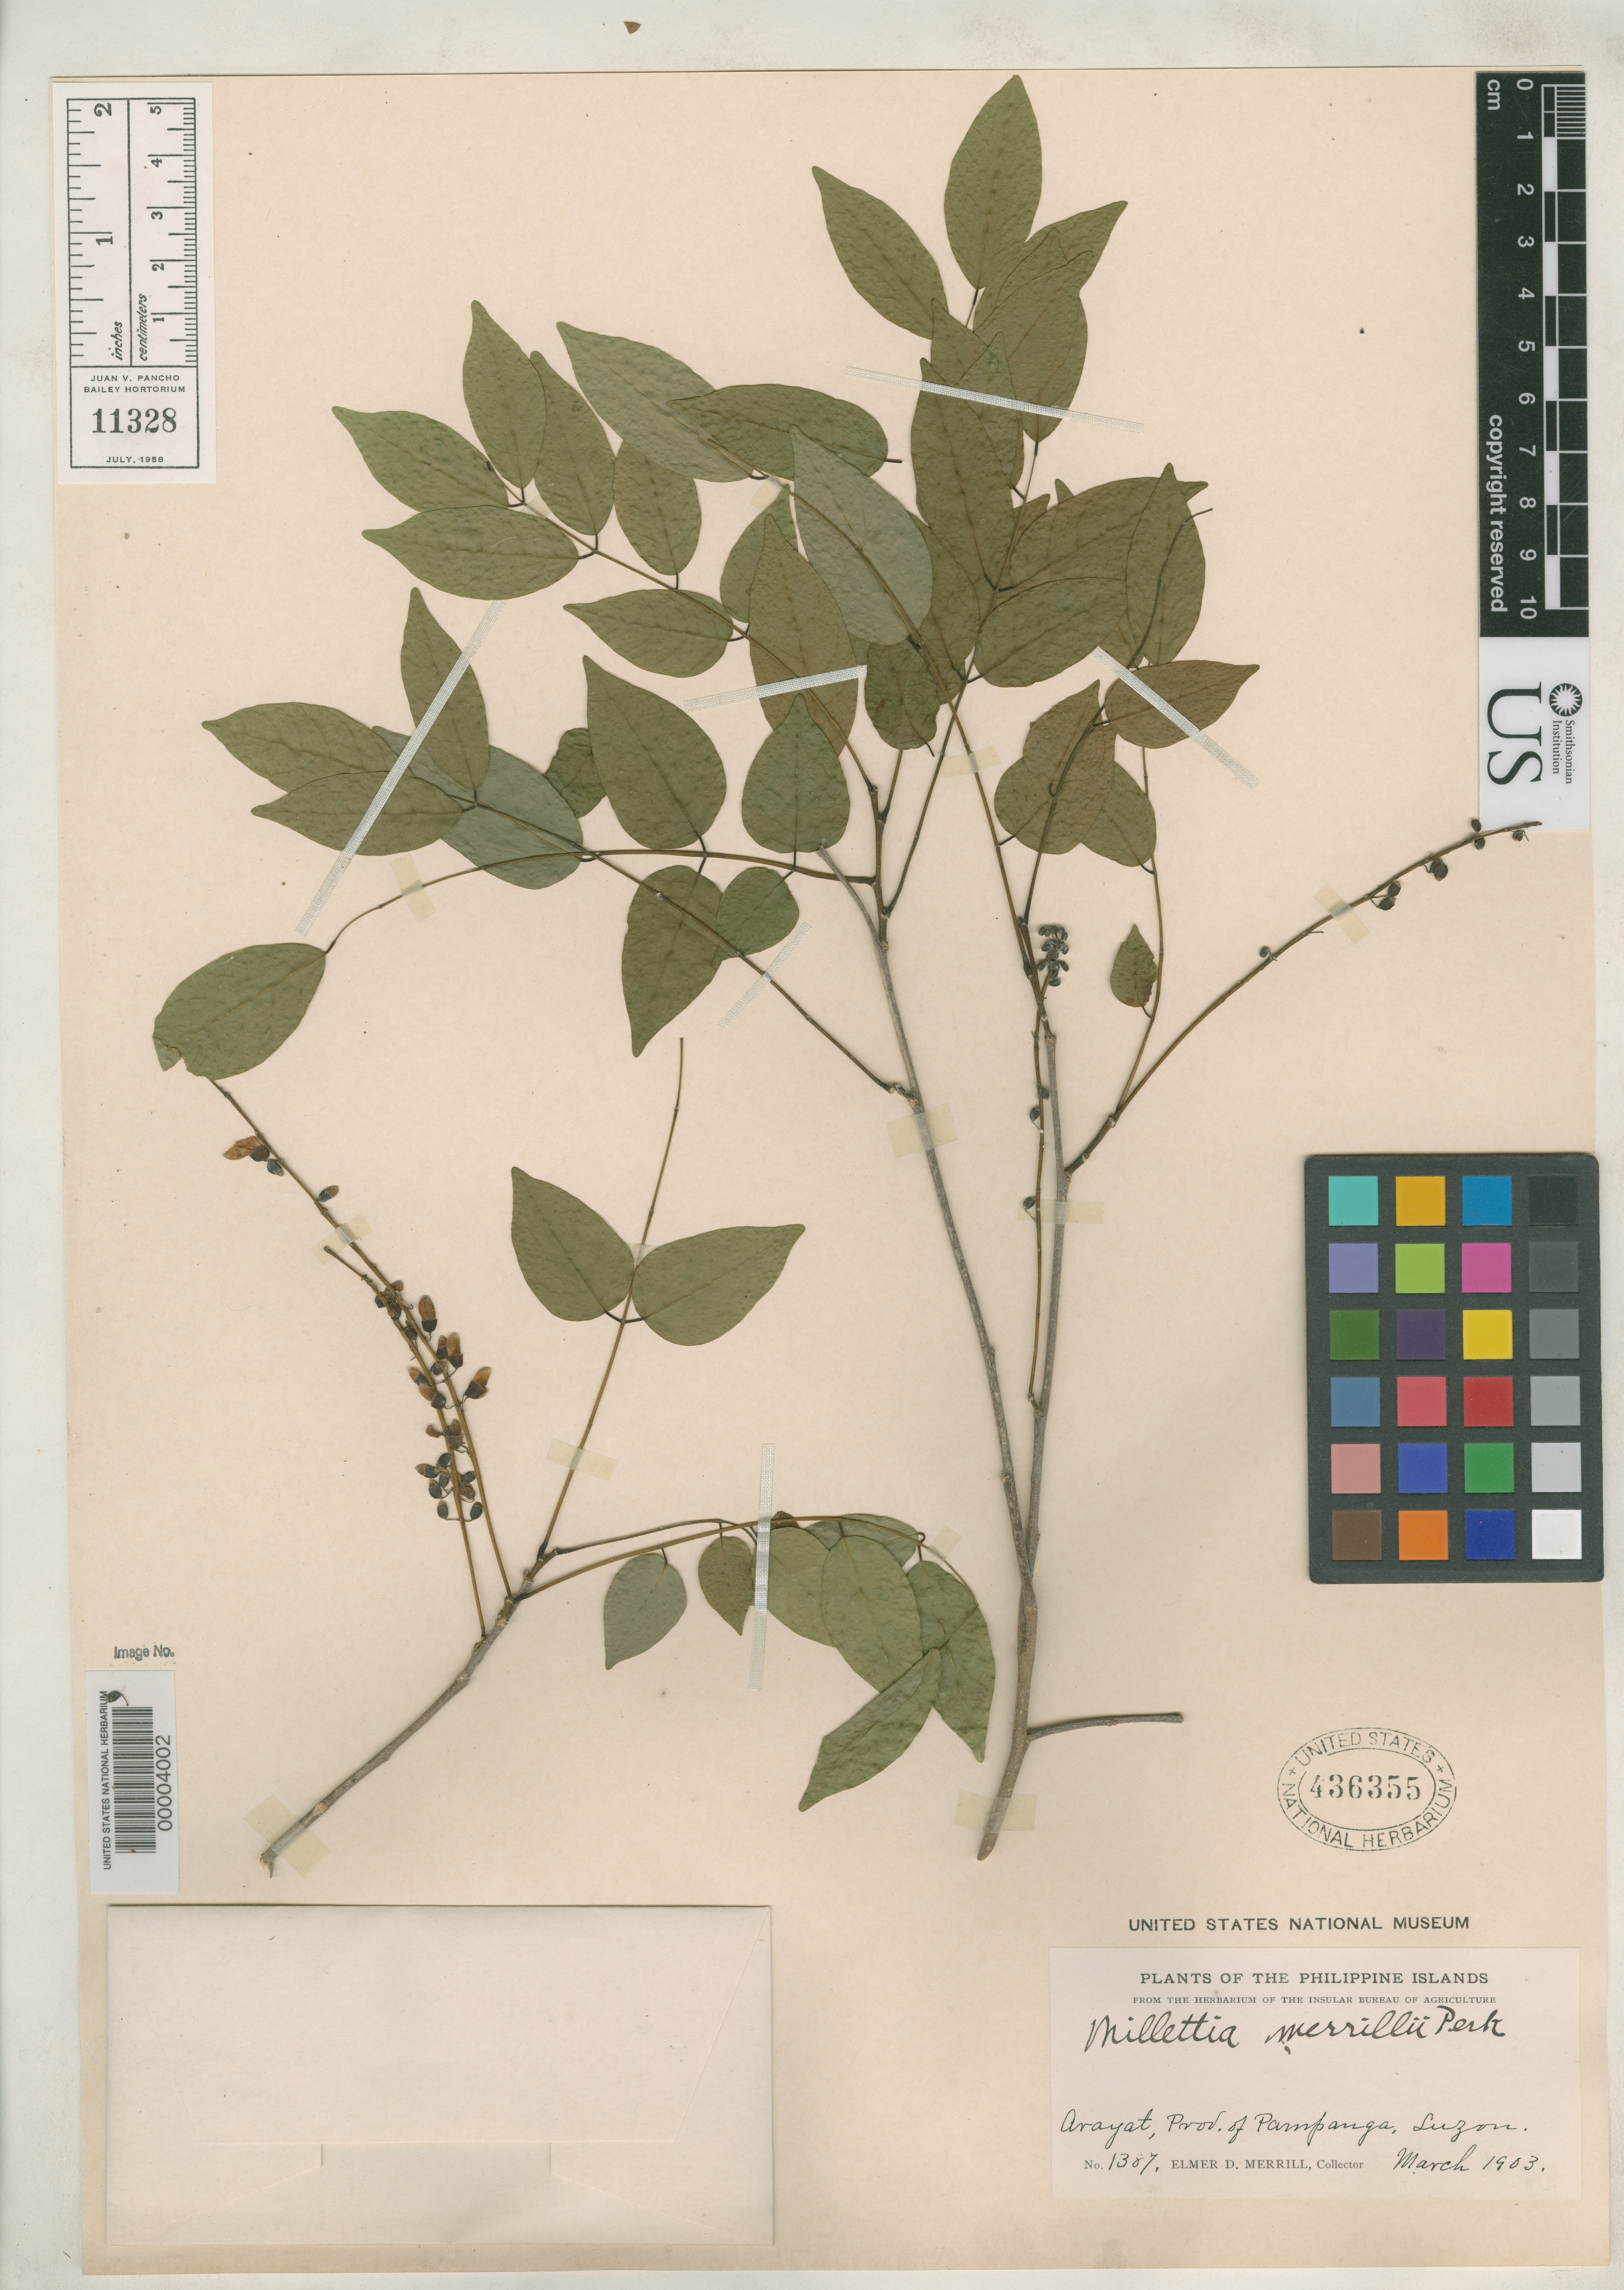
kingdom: Plantae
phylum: Tracheophyta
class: Magnoliopsida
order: Fabales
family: Fabaceae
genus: Millettia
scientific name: Millettia merrillii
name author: Perkins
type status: Isosyntype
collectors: E. D. Merrill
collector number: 1387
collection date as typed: Mar 1903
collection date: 1903-03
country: Philippines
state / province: Central Luzon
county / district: Pampanga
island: Luzon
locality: Arayat.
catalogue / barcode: US 436355